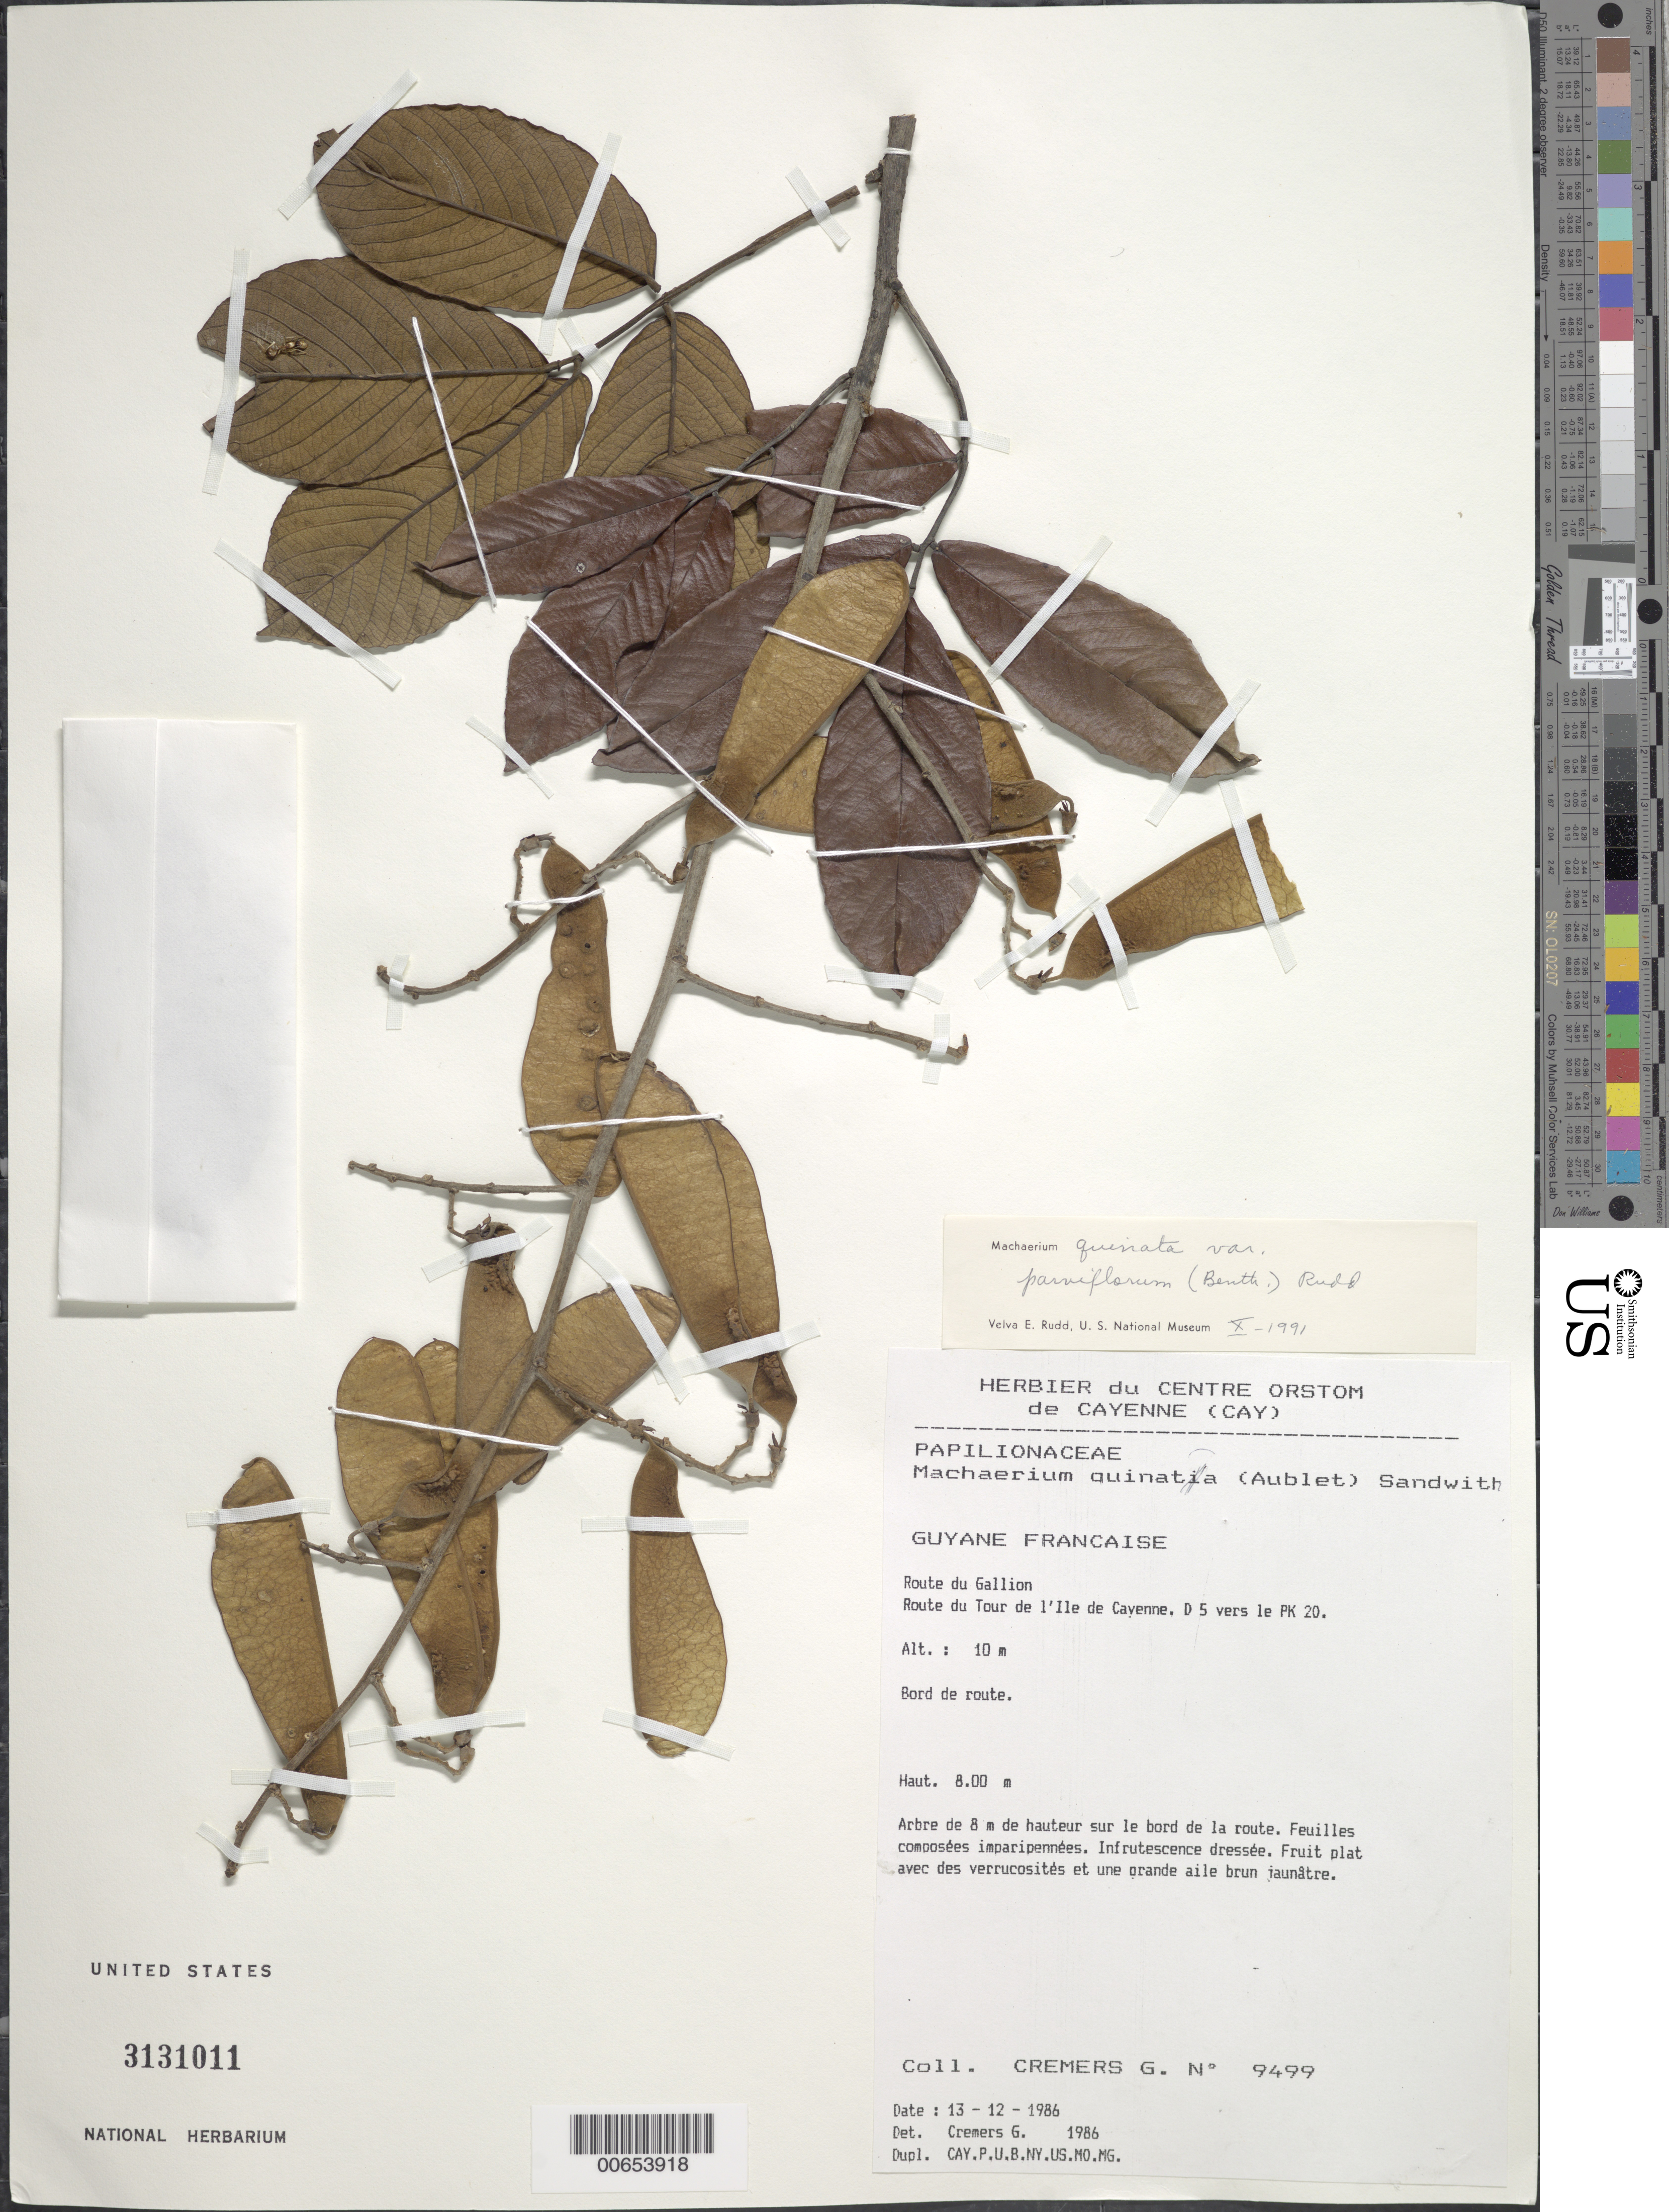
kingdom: Plantae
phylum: Tracheophyta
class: Magnoliopsida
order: Fabales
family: Fabaceae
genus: Machaerium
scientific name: Machaerium quinatum var. parviflorum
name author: (Benth.) Rudd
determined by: Rudd, V. E.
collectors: G. Cremers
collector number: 9499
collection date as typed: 13-Dec-86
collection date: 1986-12-13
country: French Guiana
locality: Ile de Cayenne, route du Gallion, D5 vers le PK 20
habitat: Roadside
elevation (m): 10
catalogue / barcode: US 3131011